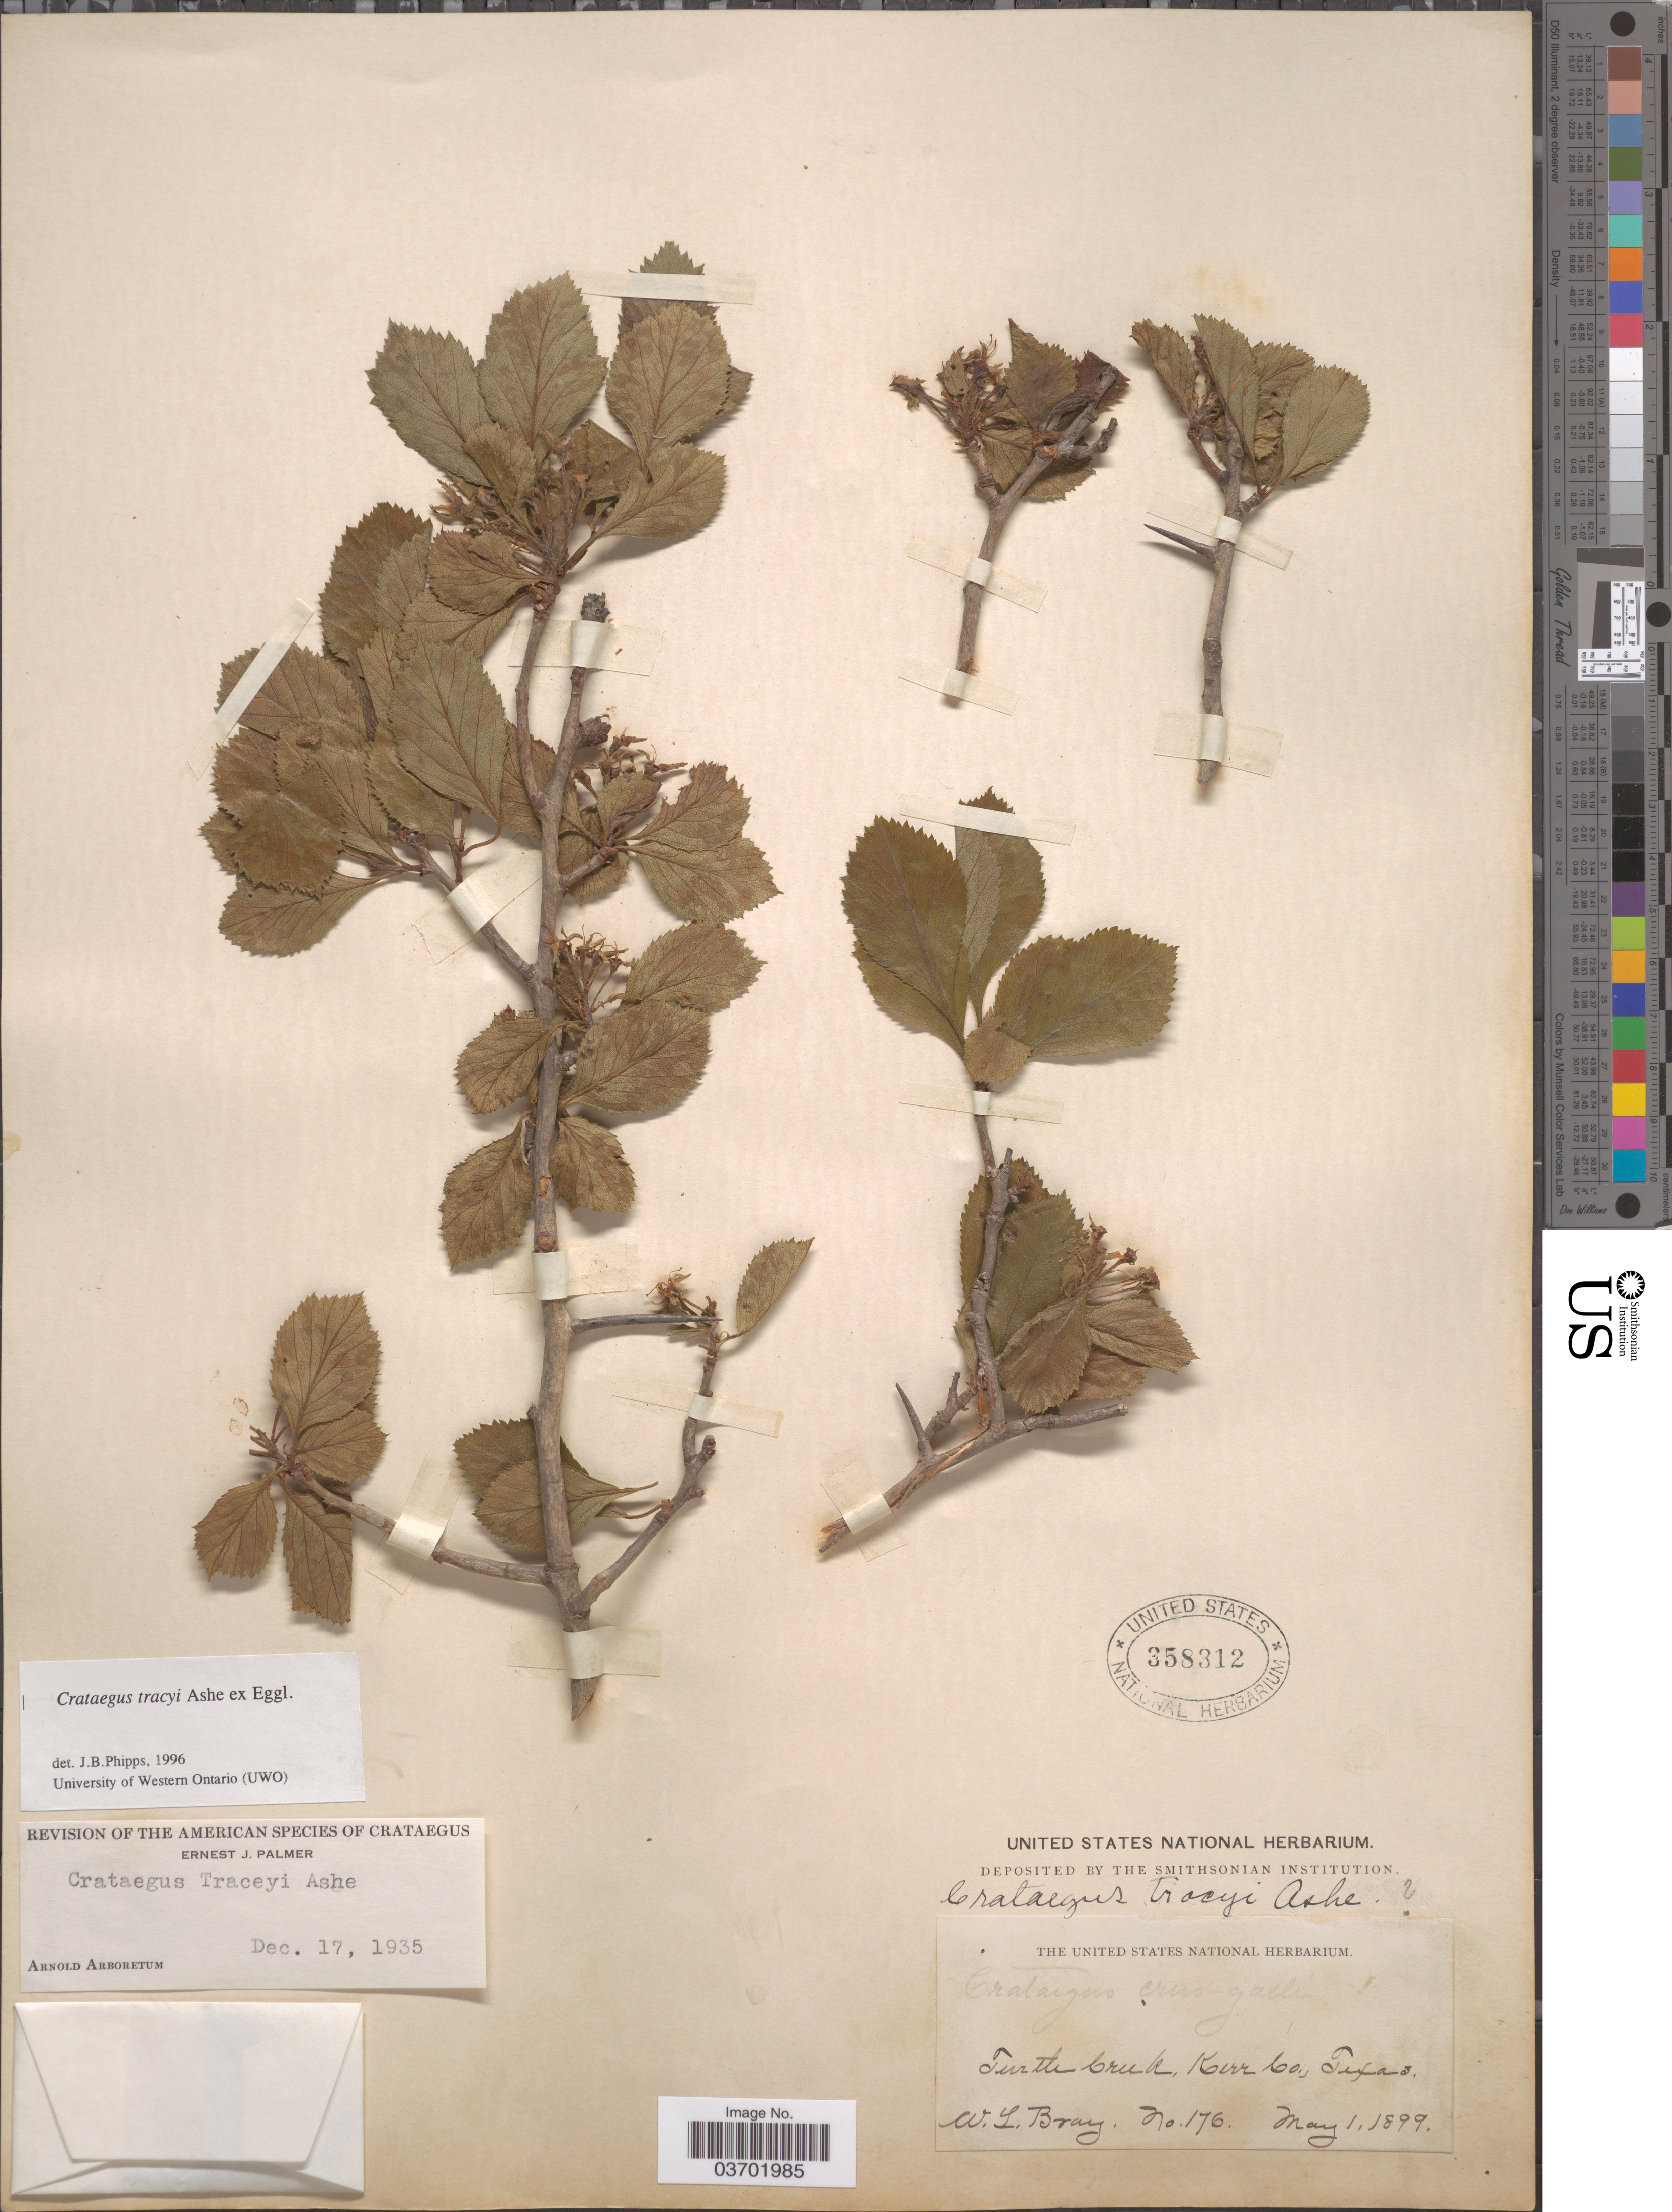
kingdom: Plantae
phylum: Tracheophyta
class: Magnoliopsida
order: Rosales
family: Rosaceae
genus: Crataegus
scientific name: Crataegus tracyi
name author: Ashe ex Eggl.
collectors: W. L. Bray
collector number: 176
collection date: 1899-05-01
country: United States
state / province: Texas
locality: Turtle Creek, Kerr Co.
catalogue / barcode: US 358312